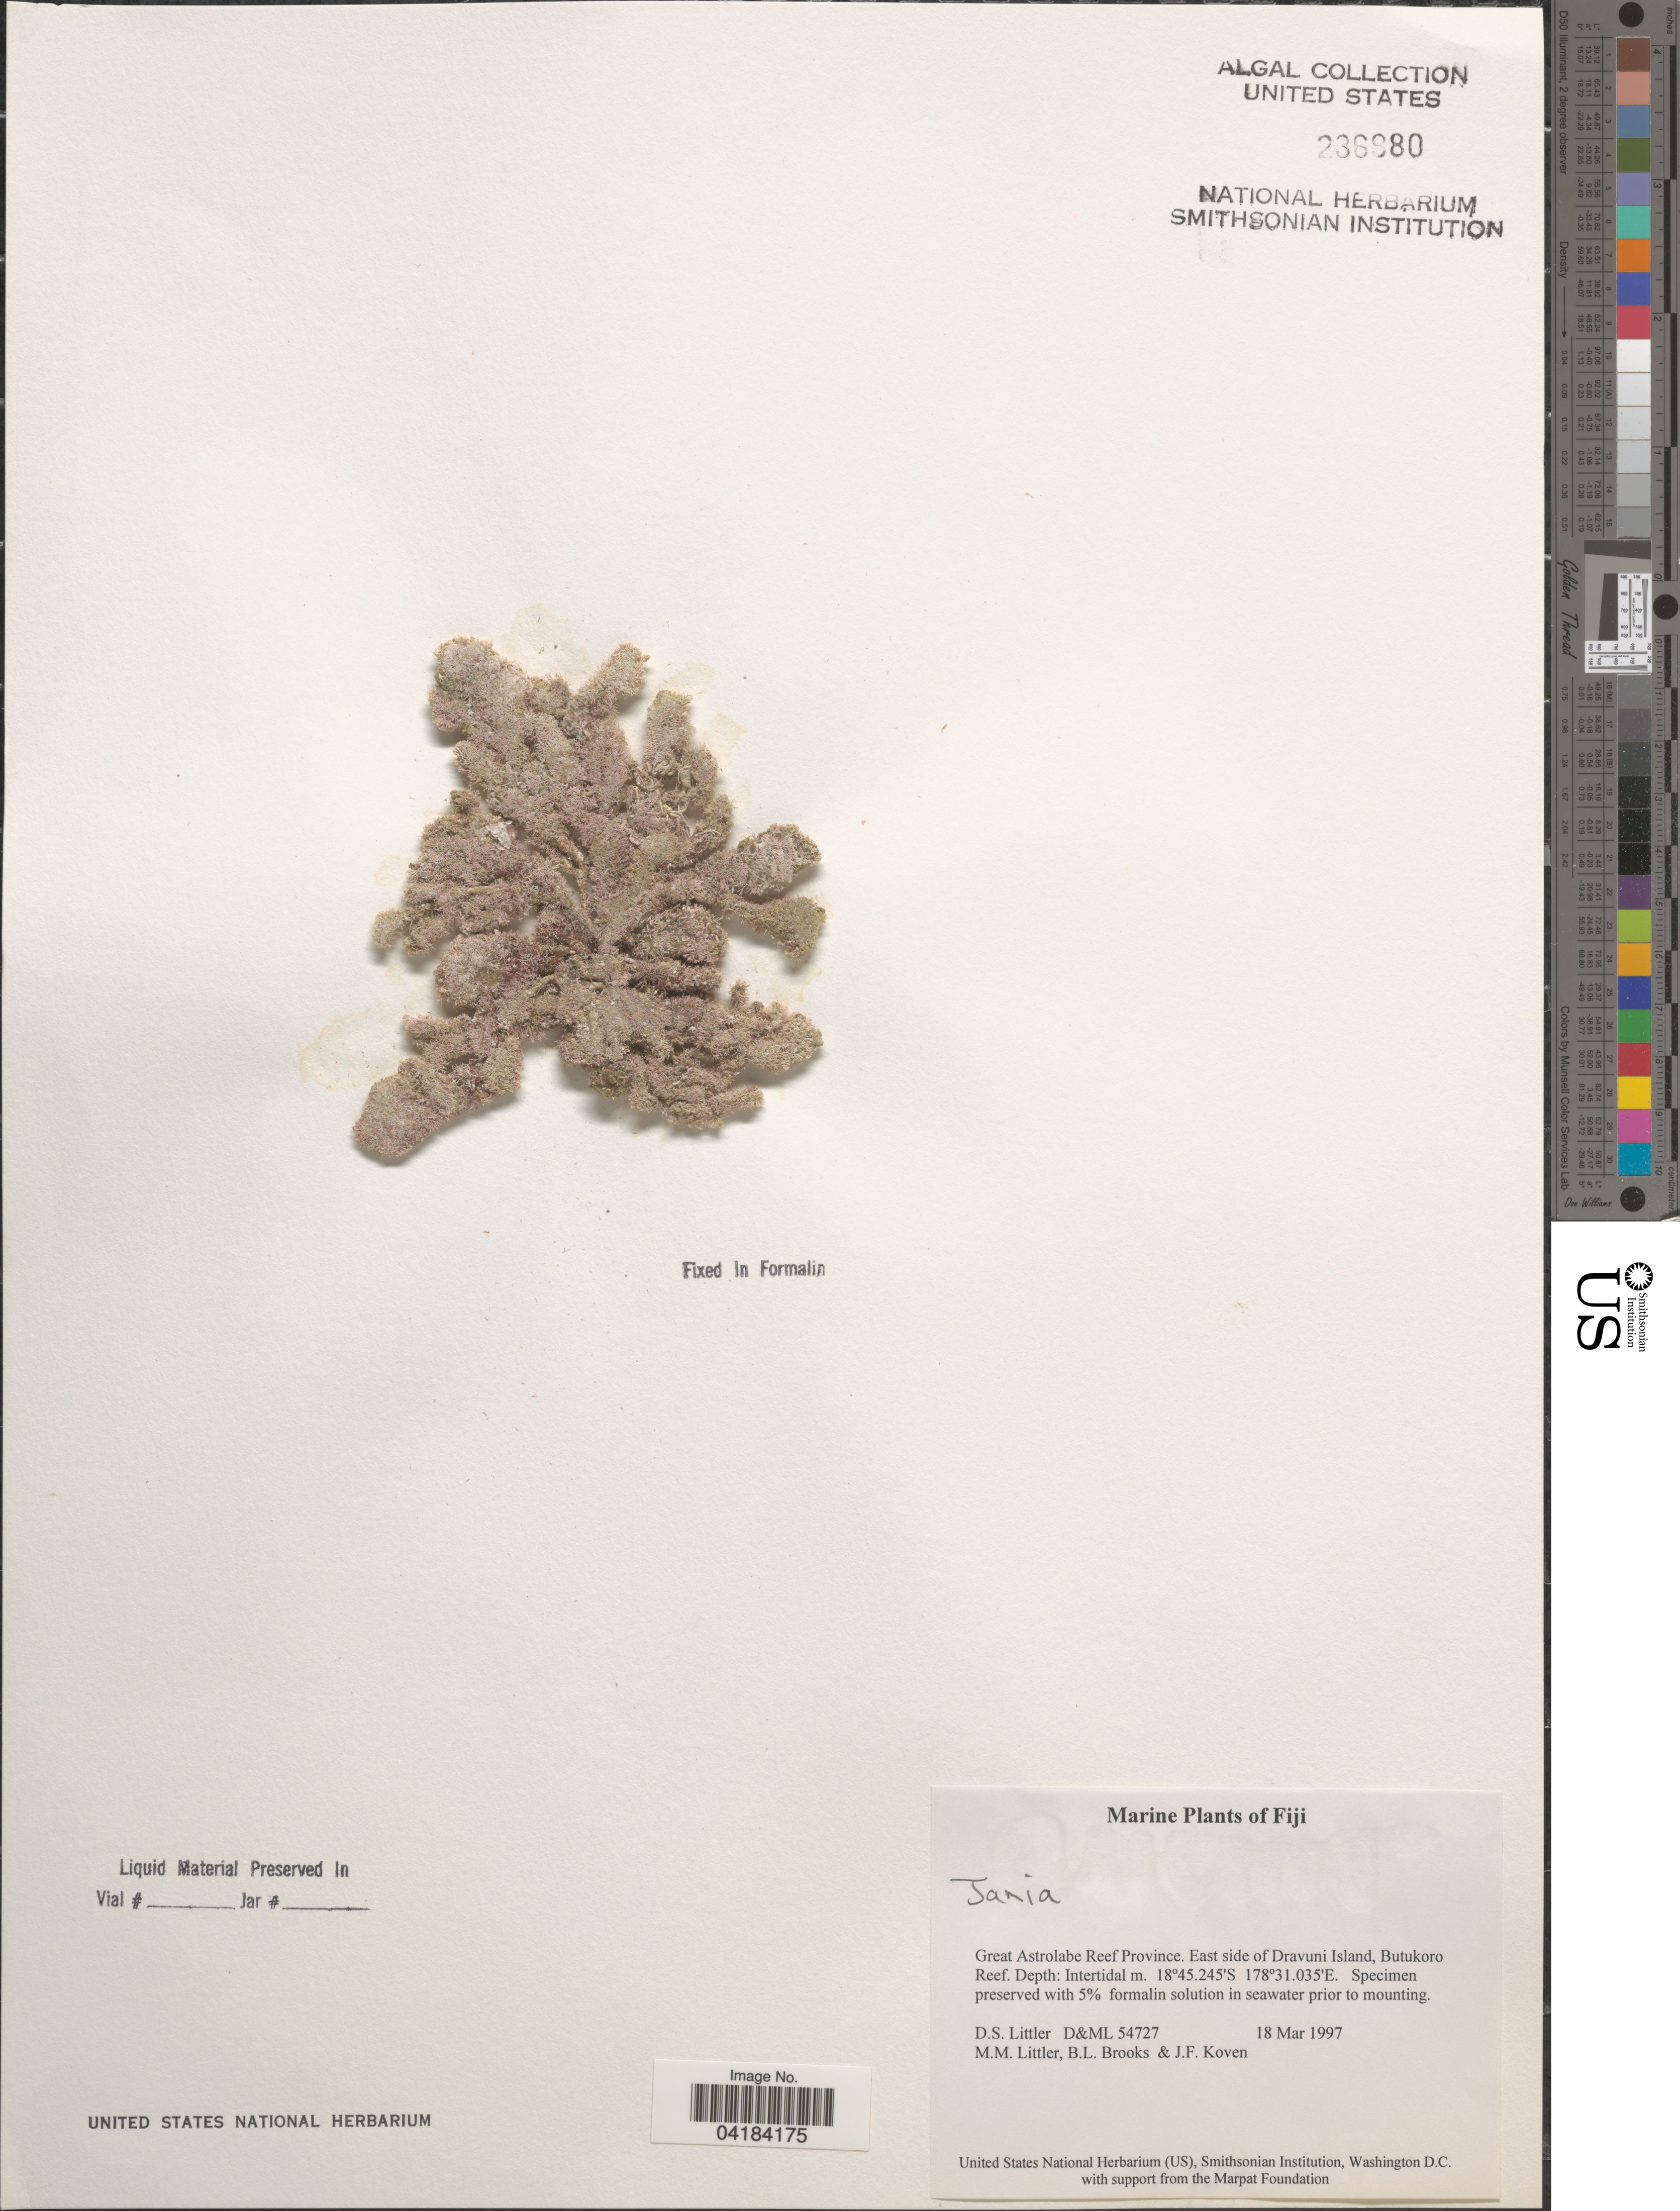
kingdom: Plantae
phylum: Rhodophyta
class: Florideophyceae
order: Corallinales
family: Corallinaceae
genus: Jania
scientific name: Jania sp.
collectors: D. S. Littler, B. Brooks & J. Koven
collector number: D&ML54727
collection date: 1997-03-18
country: Fiji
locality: Great Astrolabe Reef Province. East side of Dravuni Island, Butukoro Reef.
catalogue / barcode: US 236980